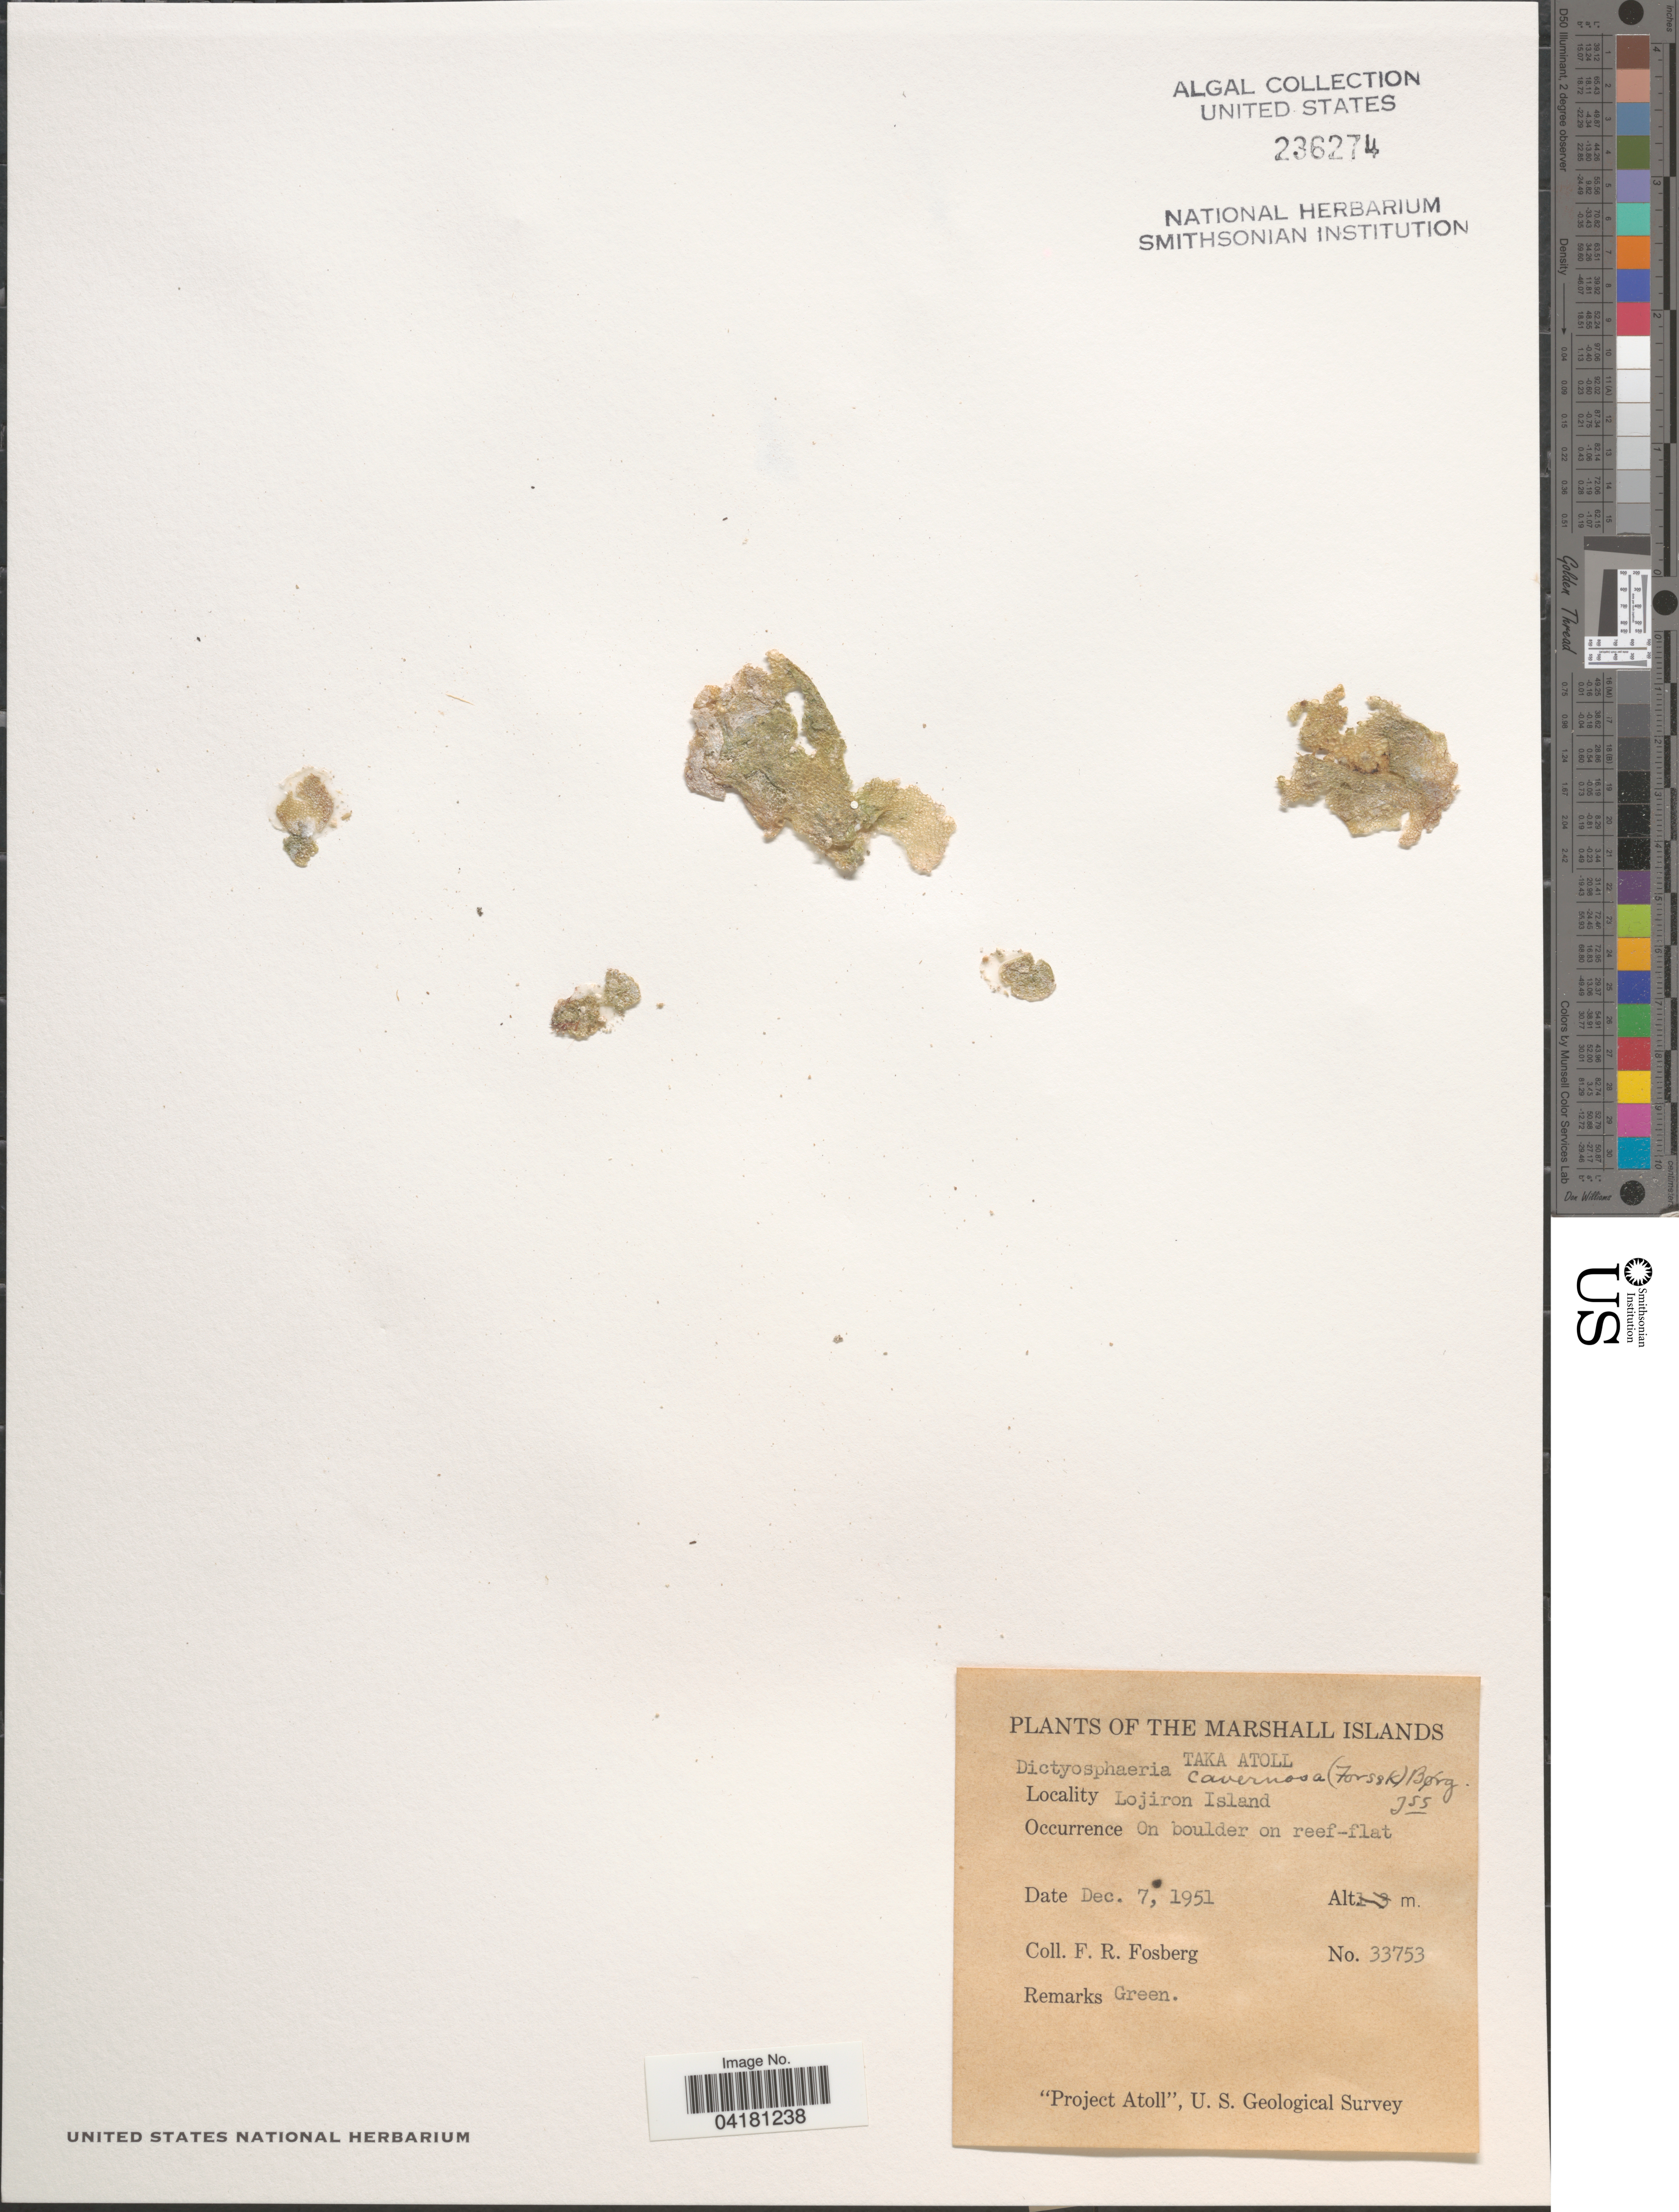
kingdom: Plantae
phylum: Chlorophyta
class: Ulvophyceae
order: Siphonocladales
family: Siphonocladaceae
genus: Dictyosphaeria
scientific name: Dictyosphaeria cavernosa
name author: (Forssk.) Børgesen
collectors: F. R. Fosberg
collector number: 33753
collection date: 1951-12-07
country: Marshall Islands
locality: Taka Atoll. Lojiron Island. "Project Atoll", U. S. Geological Survey.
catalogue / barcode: US 236274